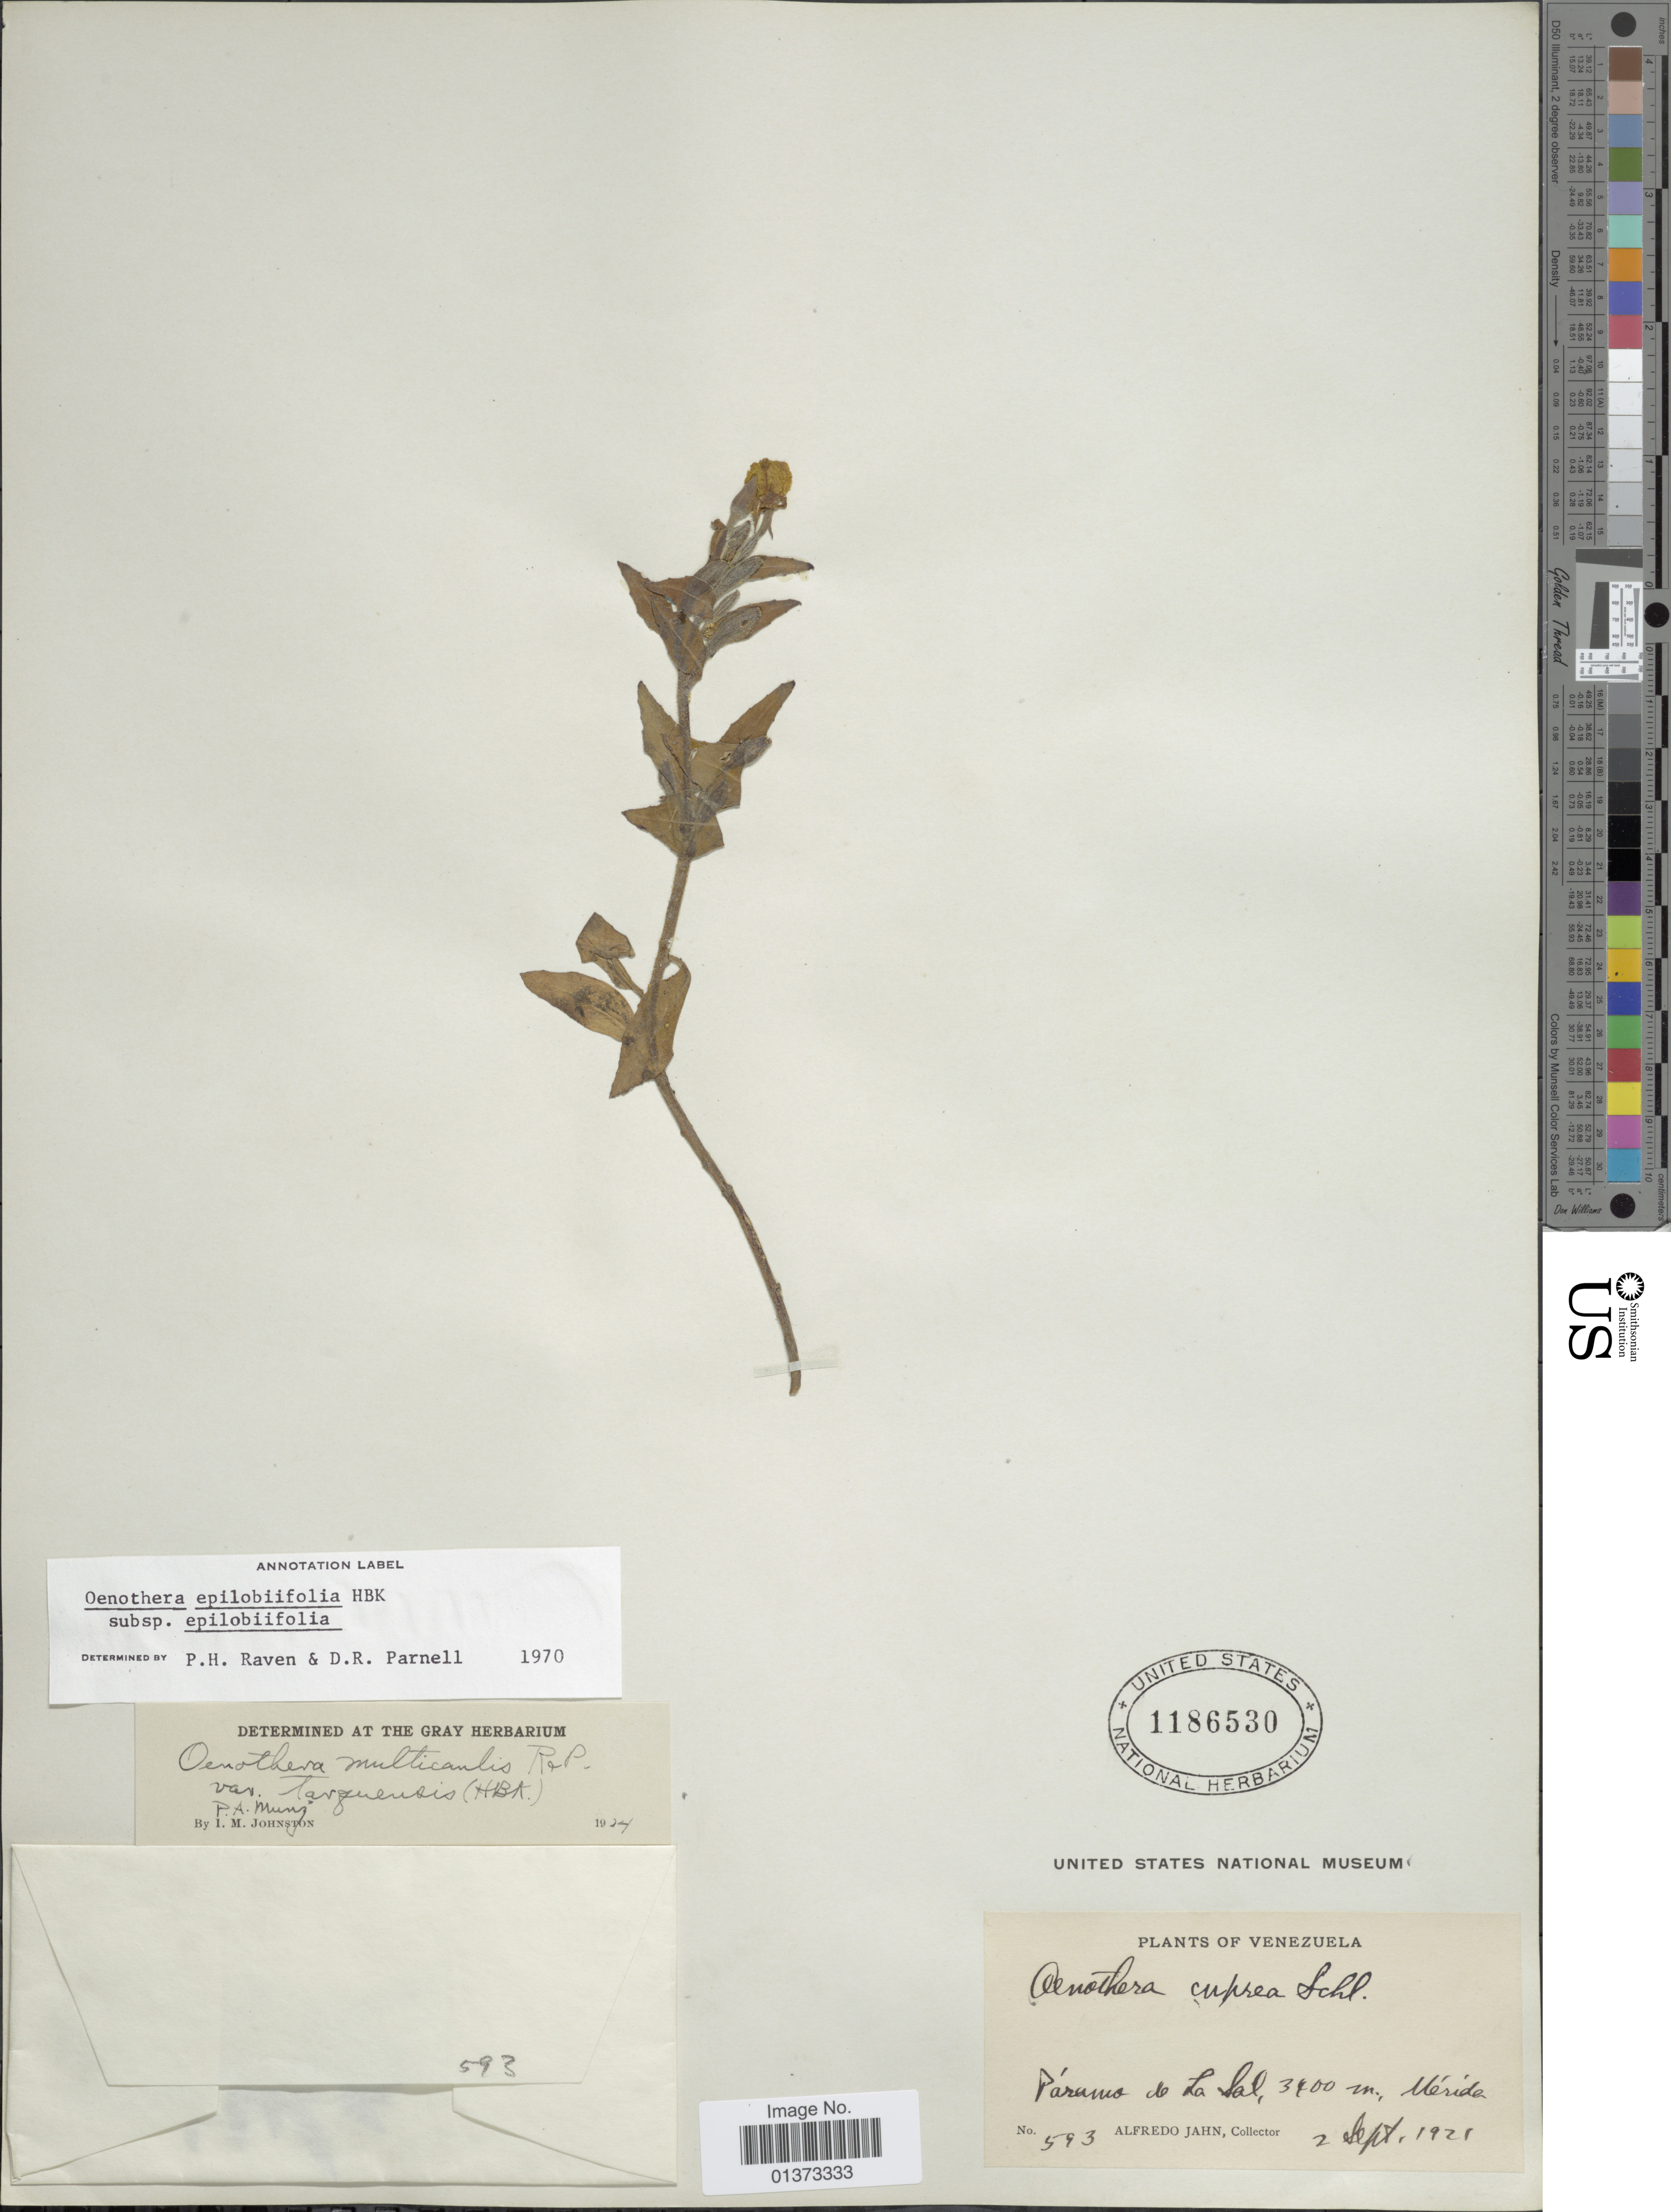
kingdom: Plantae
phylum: Tracheophyta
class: Magnoliopsida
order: Myrtales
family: Onagraceae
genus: Oenothera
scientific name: Oenothera epilobiifolia subsp. epilobiifolia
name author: Kunth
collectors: A. Jahn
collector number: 593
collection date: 1921-09-02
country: Venezuela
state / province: Mérida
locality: Páramo de La Sal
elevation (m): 3400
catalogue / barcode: US 1186530